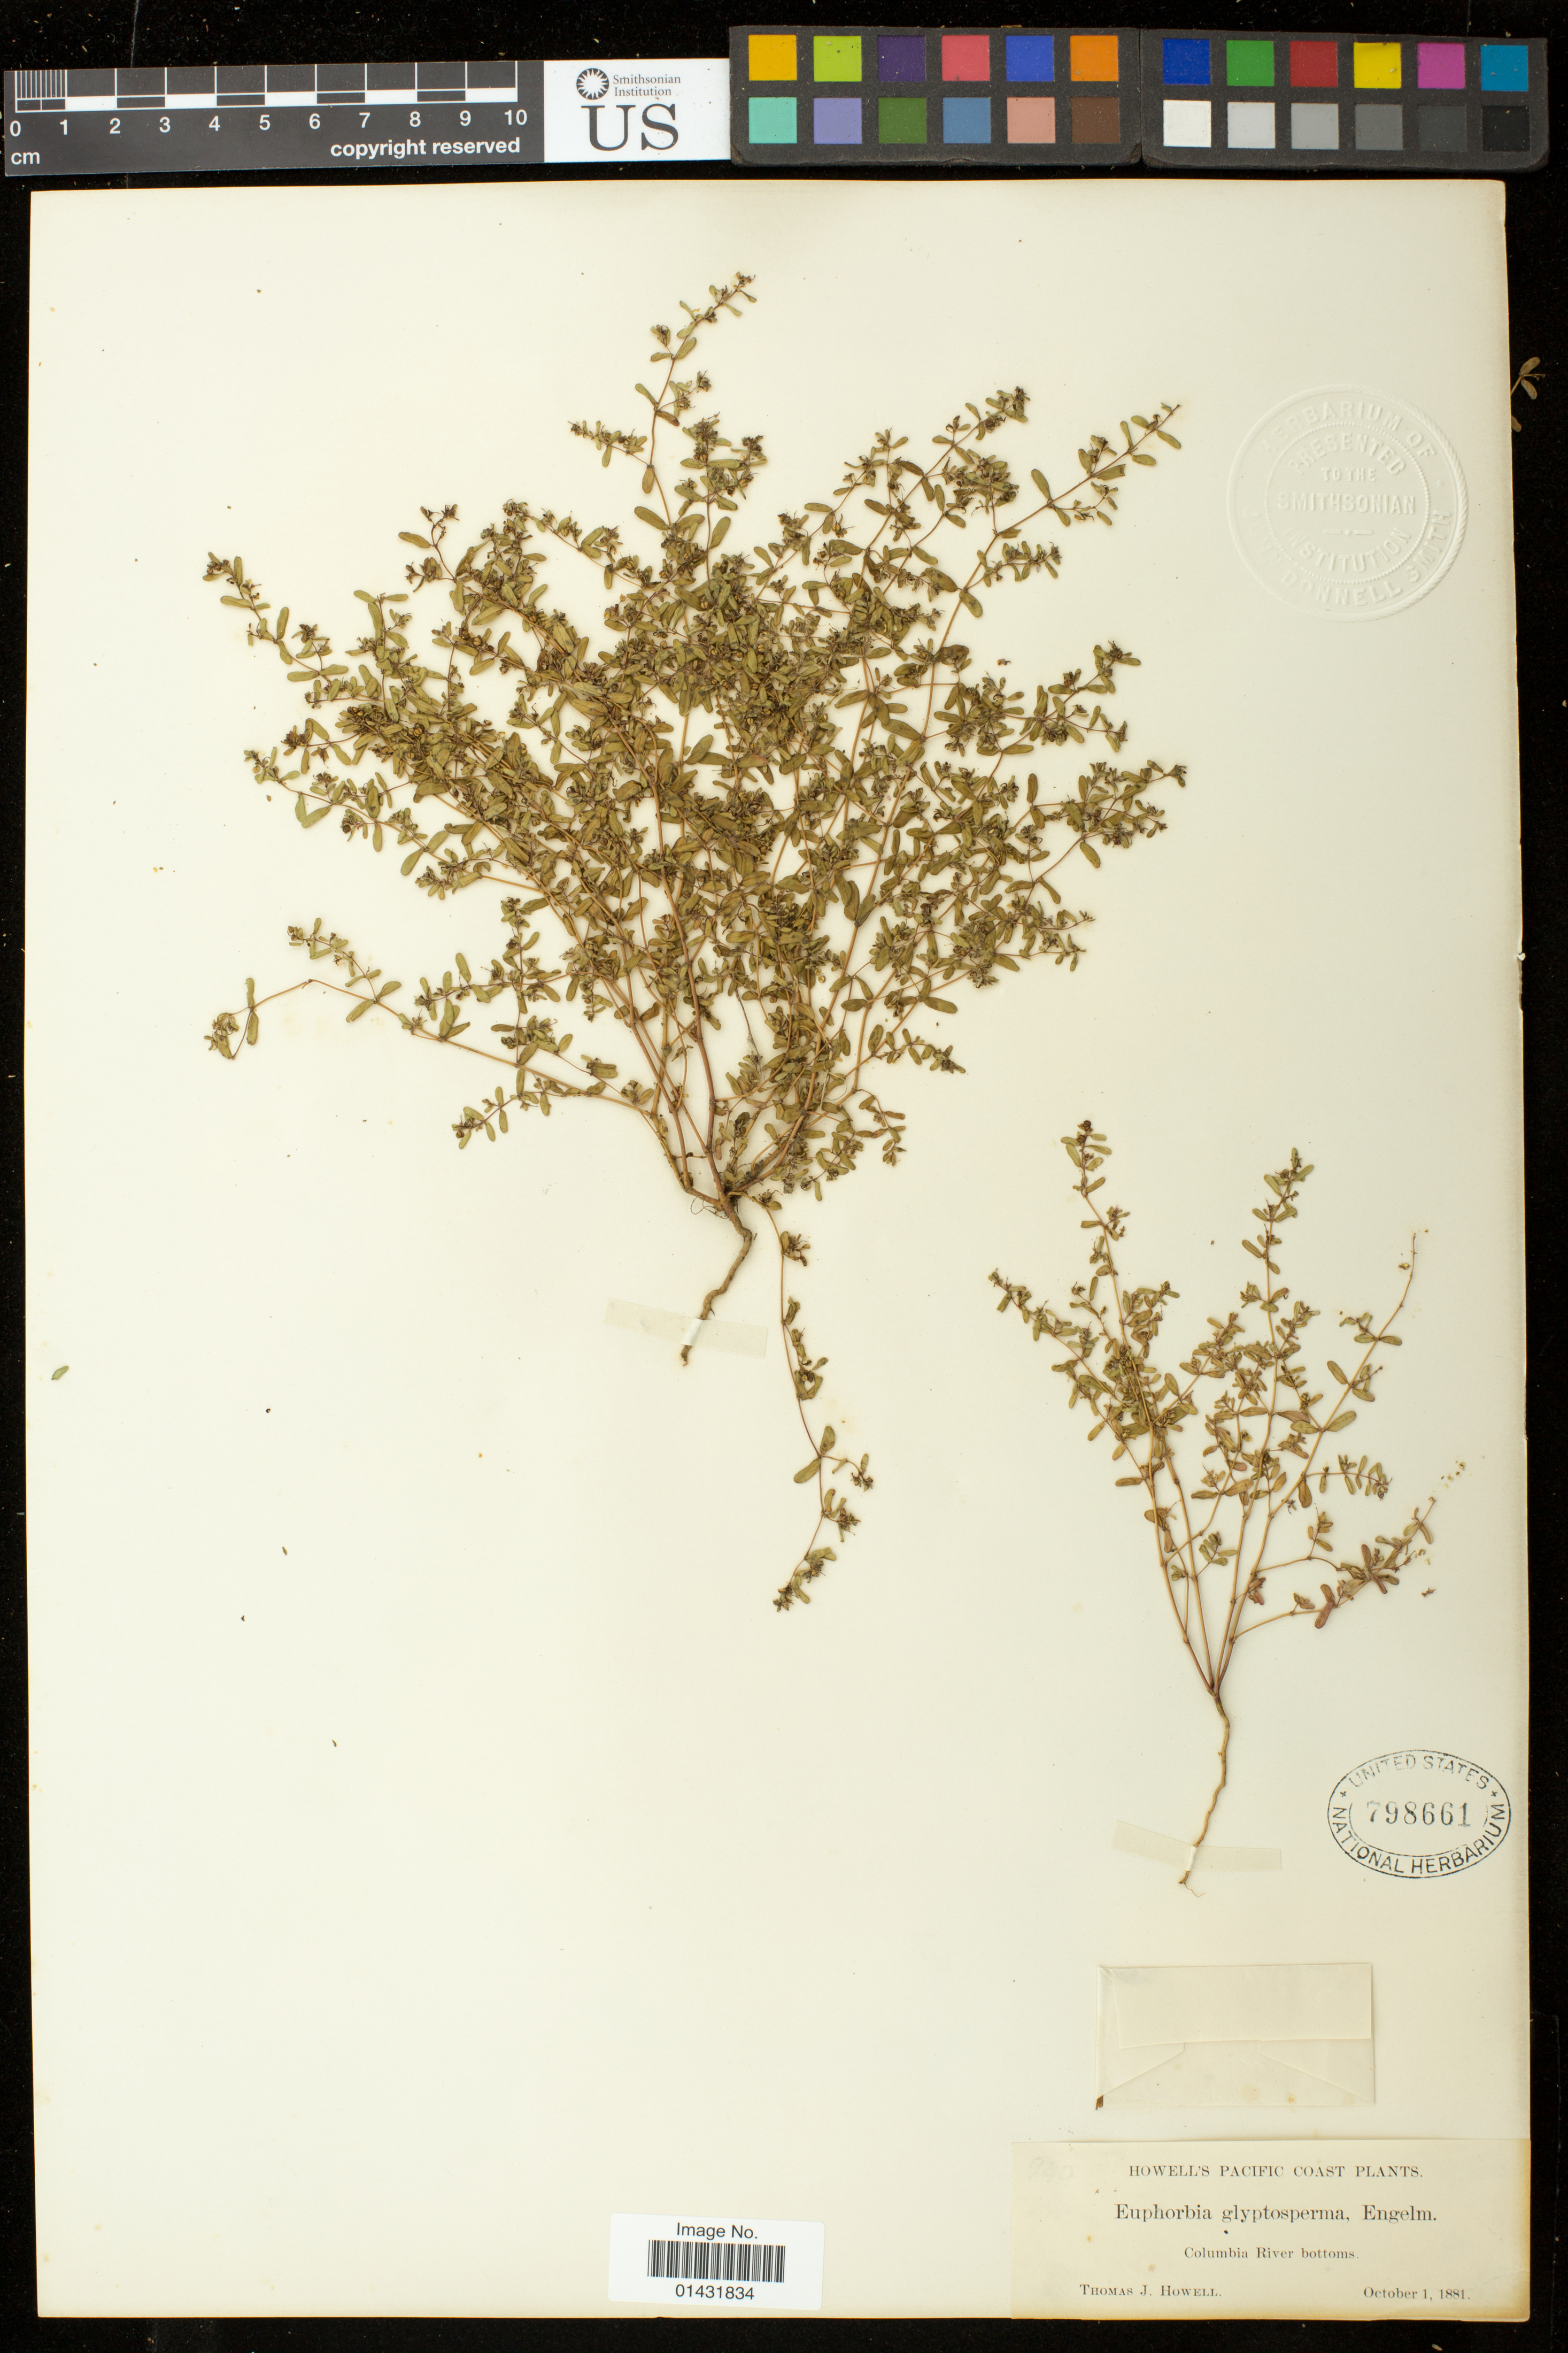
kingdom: Plantae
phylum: Tracheophyta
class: Magnoliopsida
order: Malpighiales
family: Euphorbiaceae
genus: Euphorbia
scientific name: Euphorbia glyptosperma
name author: Engelm.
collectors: T. J. Howell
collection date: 1881-10-01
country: United States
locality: Pacific Coast; Columbia River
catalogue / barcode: US 798661